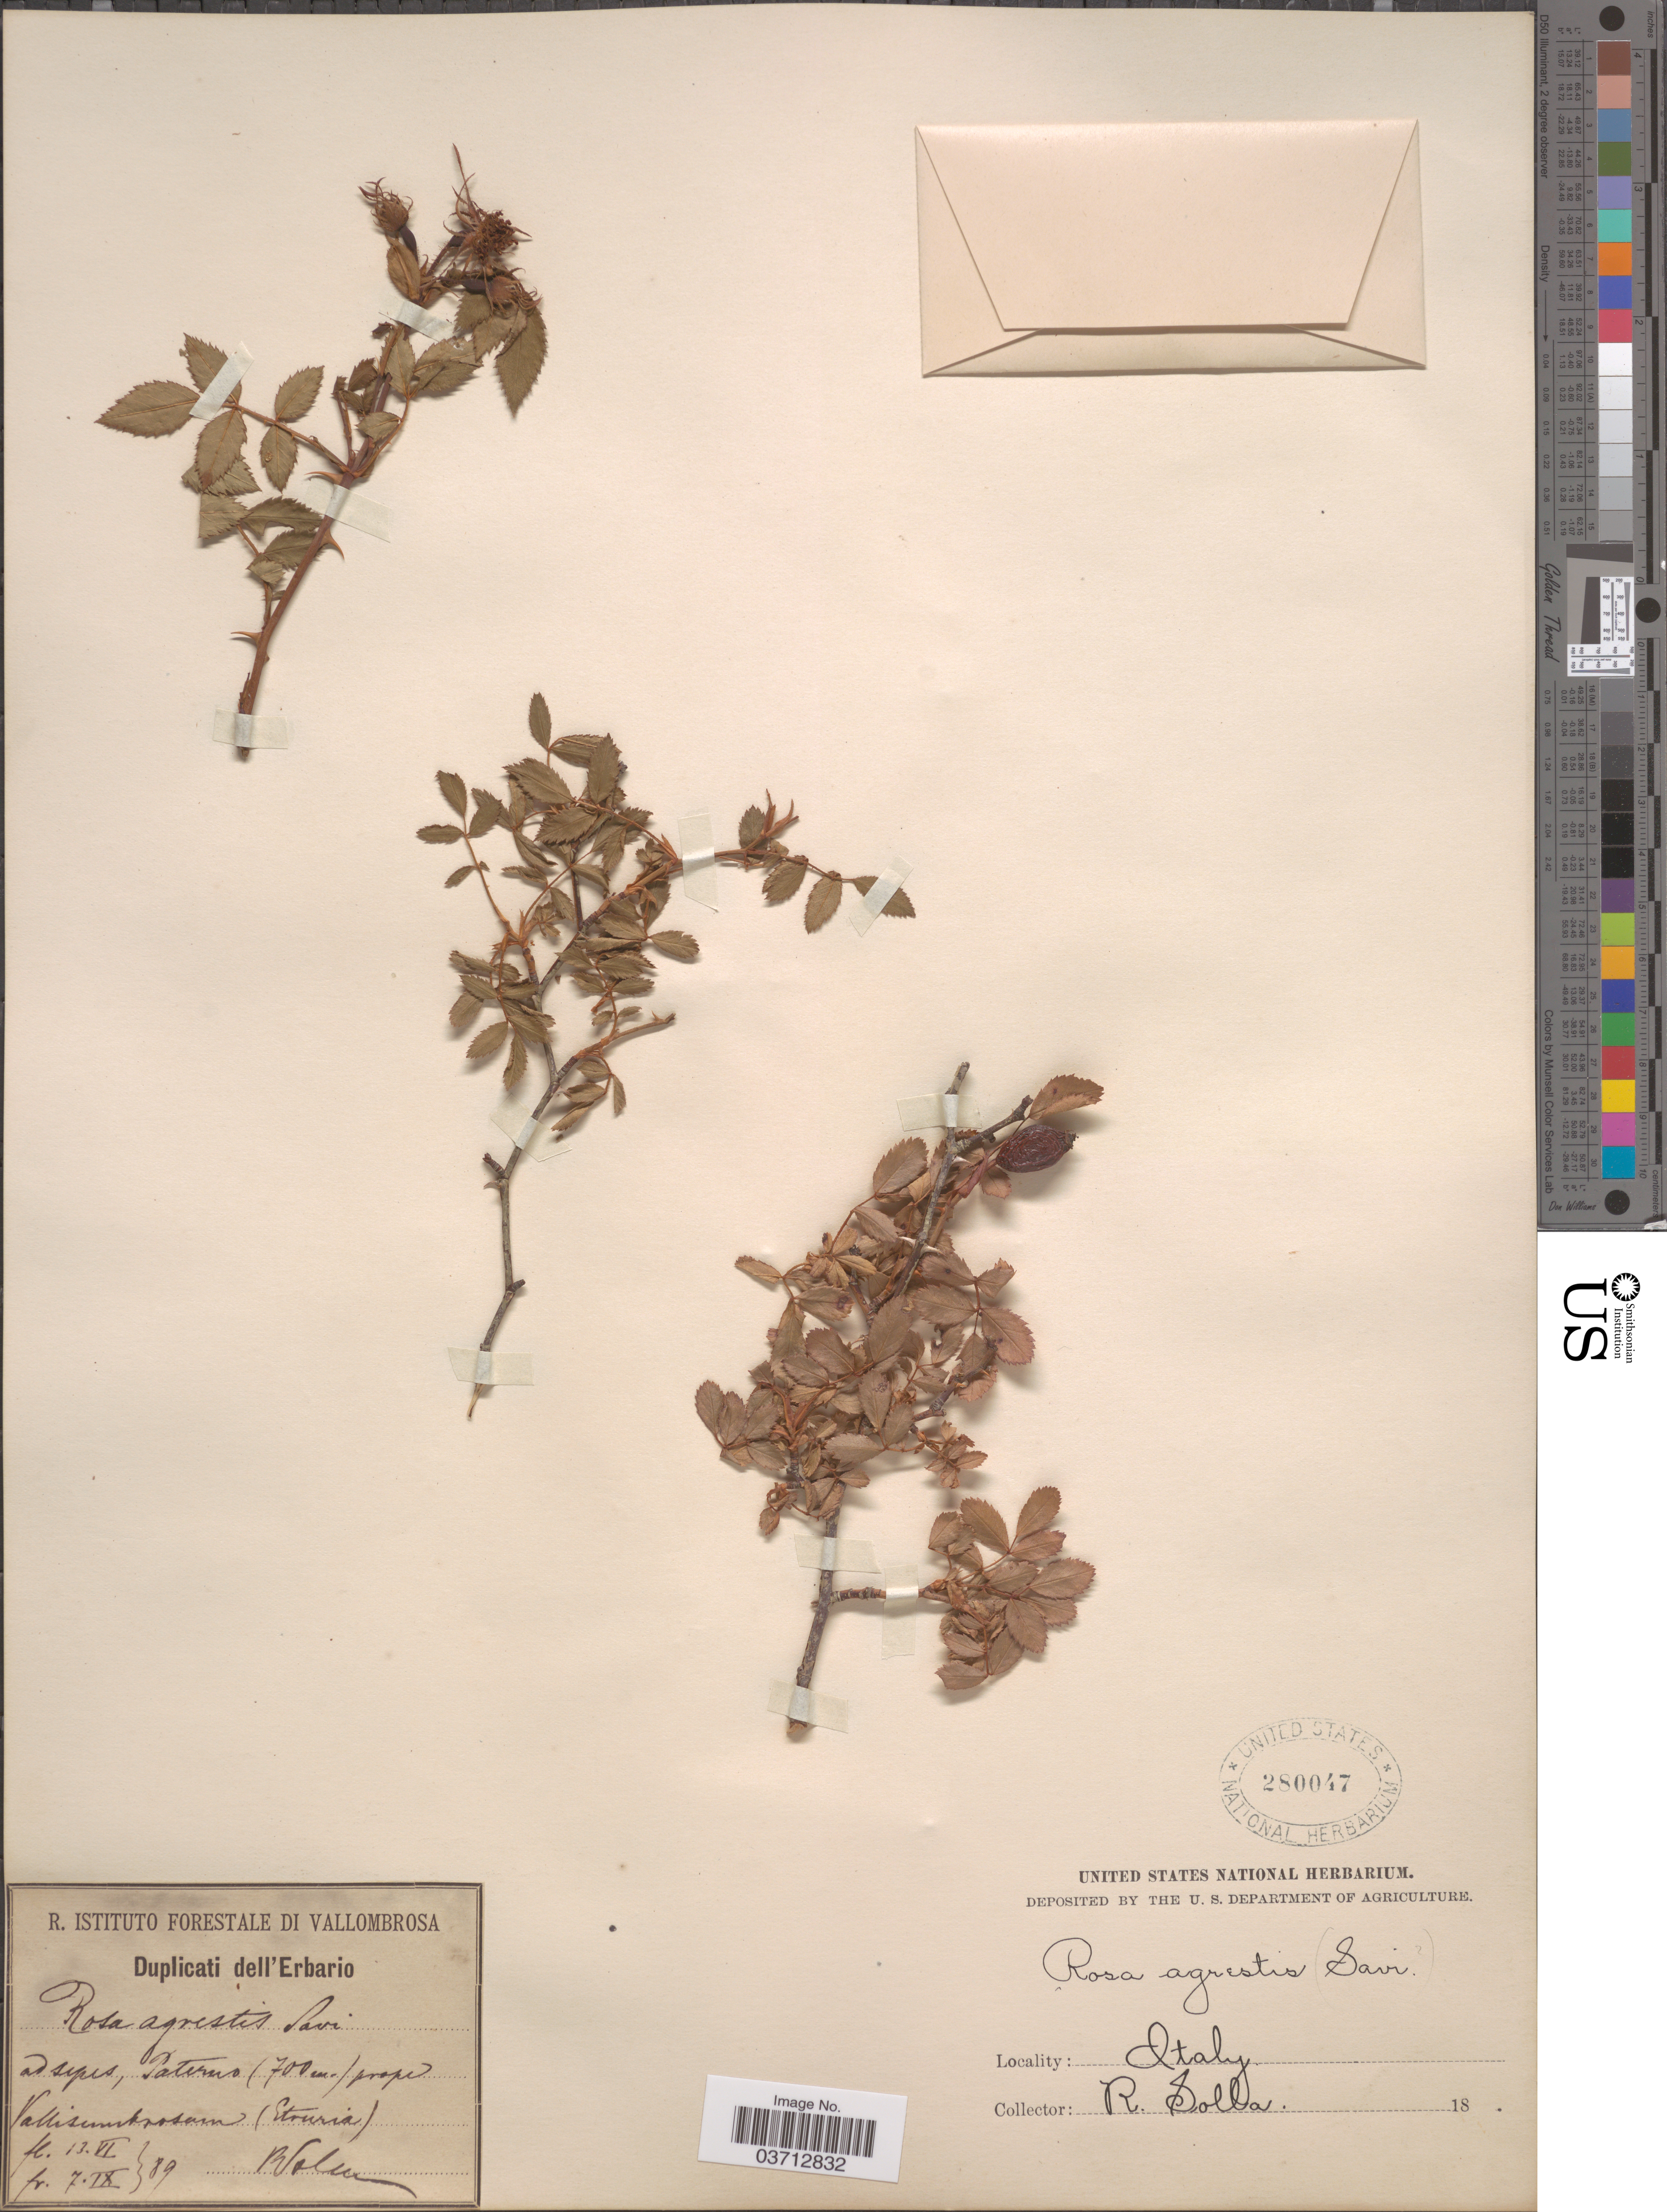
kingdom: Plantae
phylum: Tracheophyta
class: Magnoliopsida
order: Rosales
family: Rosaceae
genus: Rosa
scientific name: Rosa agrestis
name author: Savi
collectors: R. Solla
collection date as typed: Transcribed d/m/y: 13/6/89 to 7/9/89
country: Italy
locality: Prope Vallisumbrosae (Etruria).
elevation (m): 700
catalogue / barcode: US 280047